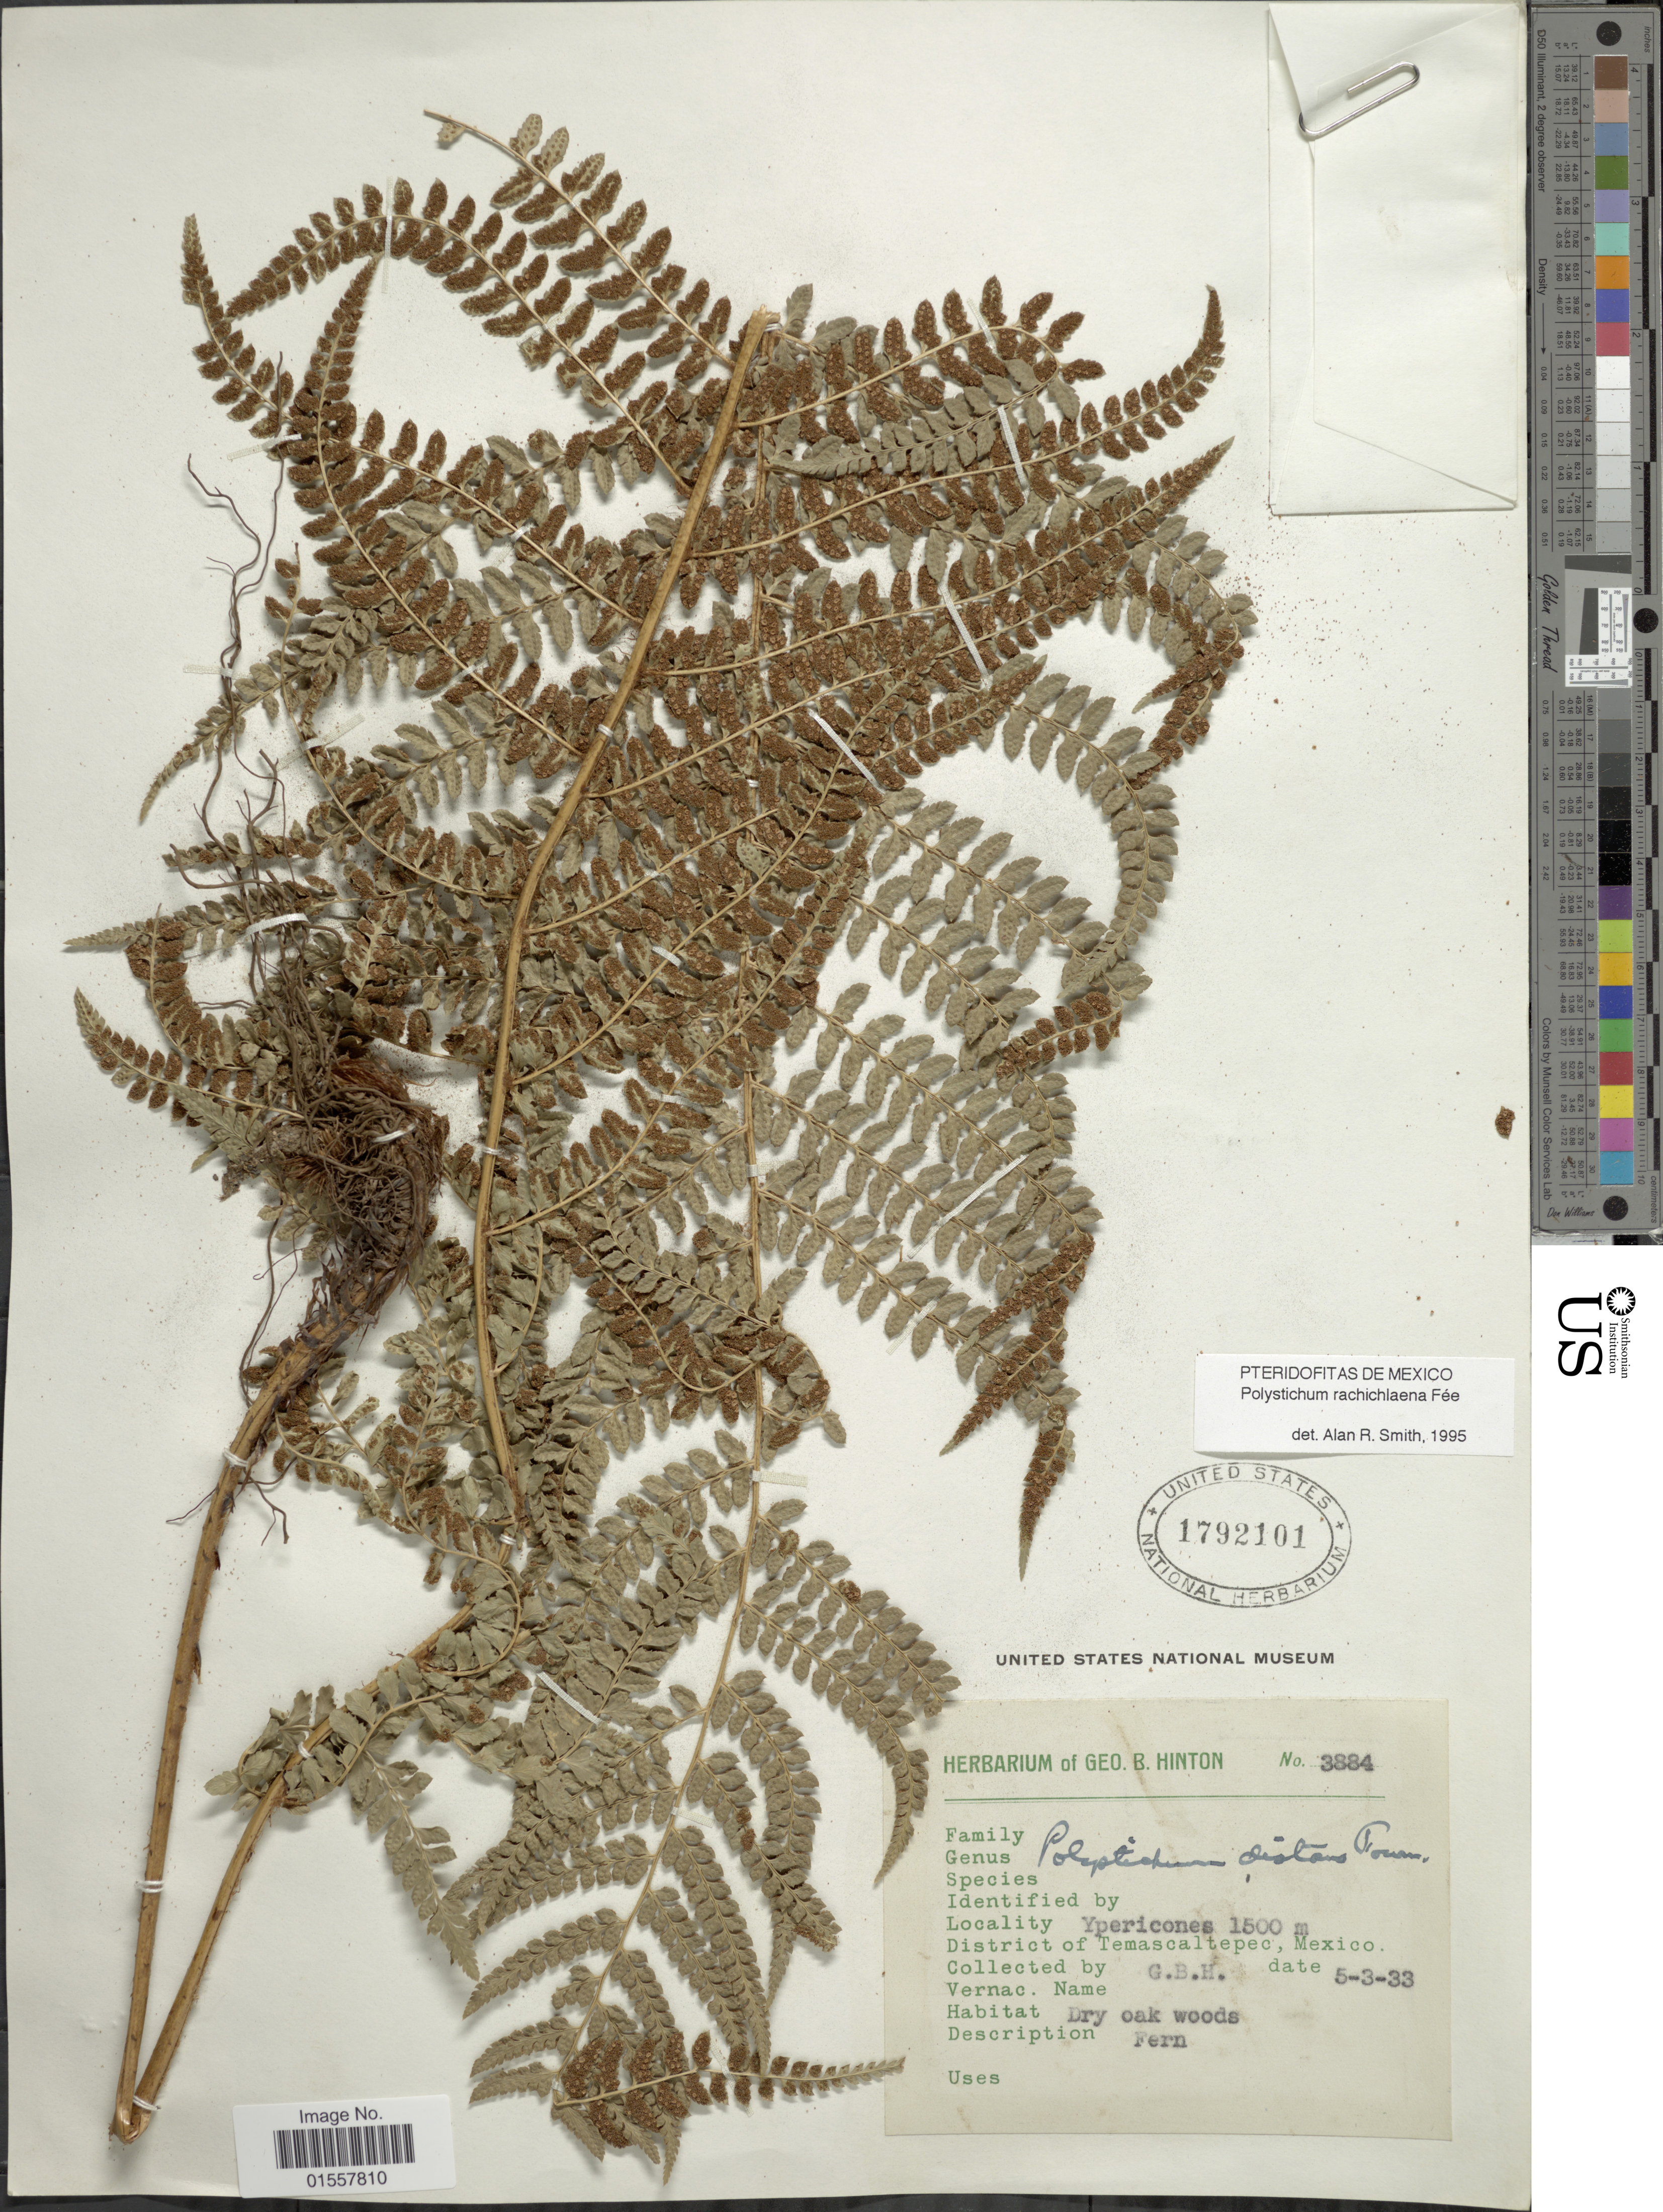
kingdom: Plantae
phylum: Tracheophyta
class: Polypodiopsida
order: Polypodiales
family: Dryopteridaceae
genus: Polystichum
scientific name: Polystichum rachichlaena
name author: Fée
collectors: G. B. Hinton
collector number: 3884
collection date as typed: Transcribed d/m/y: 5/3/33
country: Mexico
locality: Ypericones, District of Temascaltepec, Mexico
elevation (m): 1500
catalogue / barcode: US 1792101